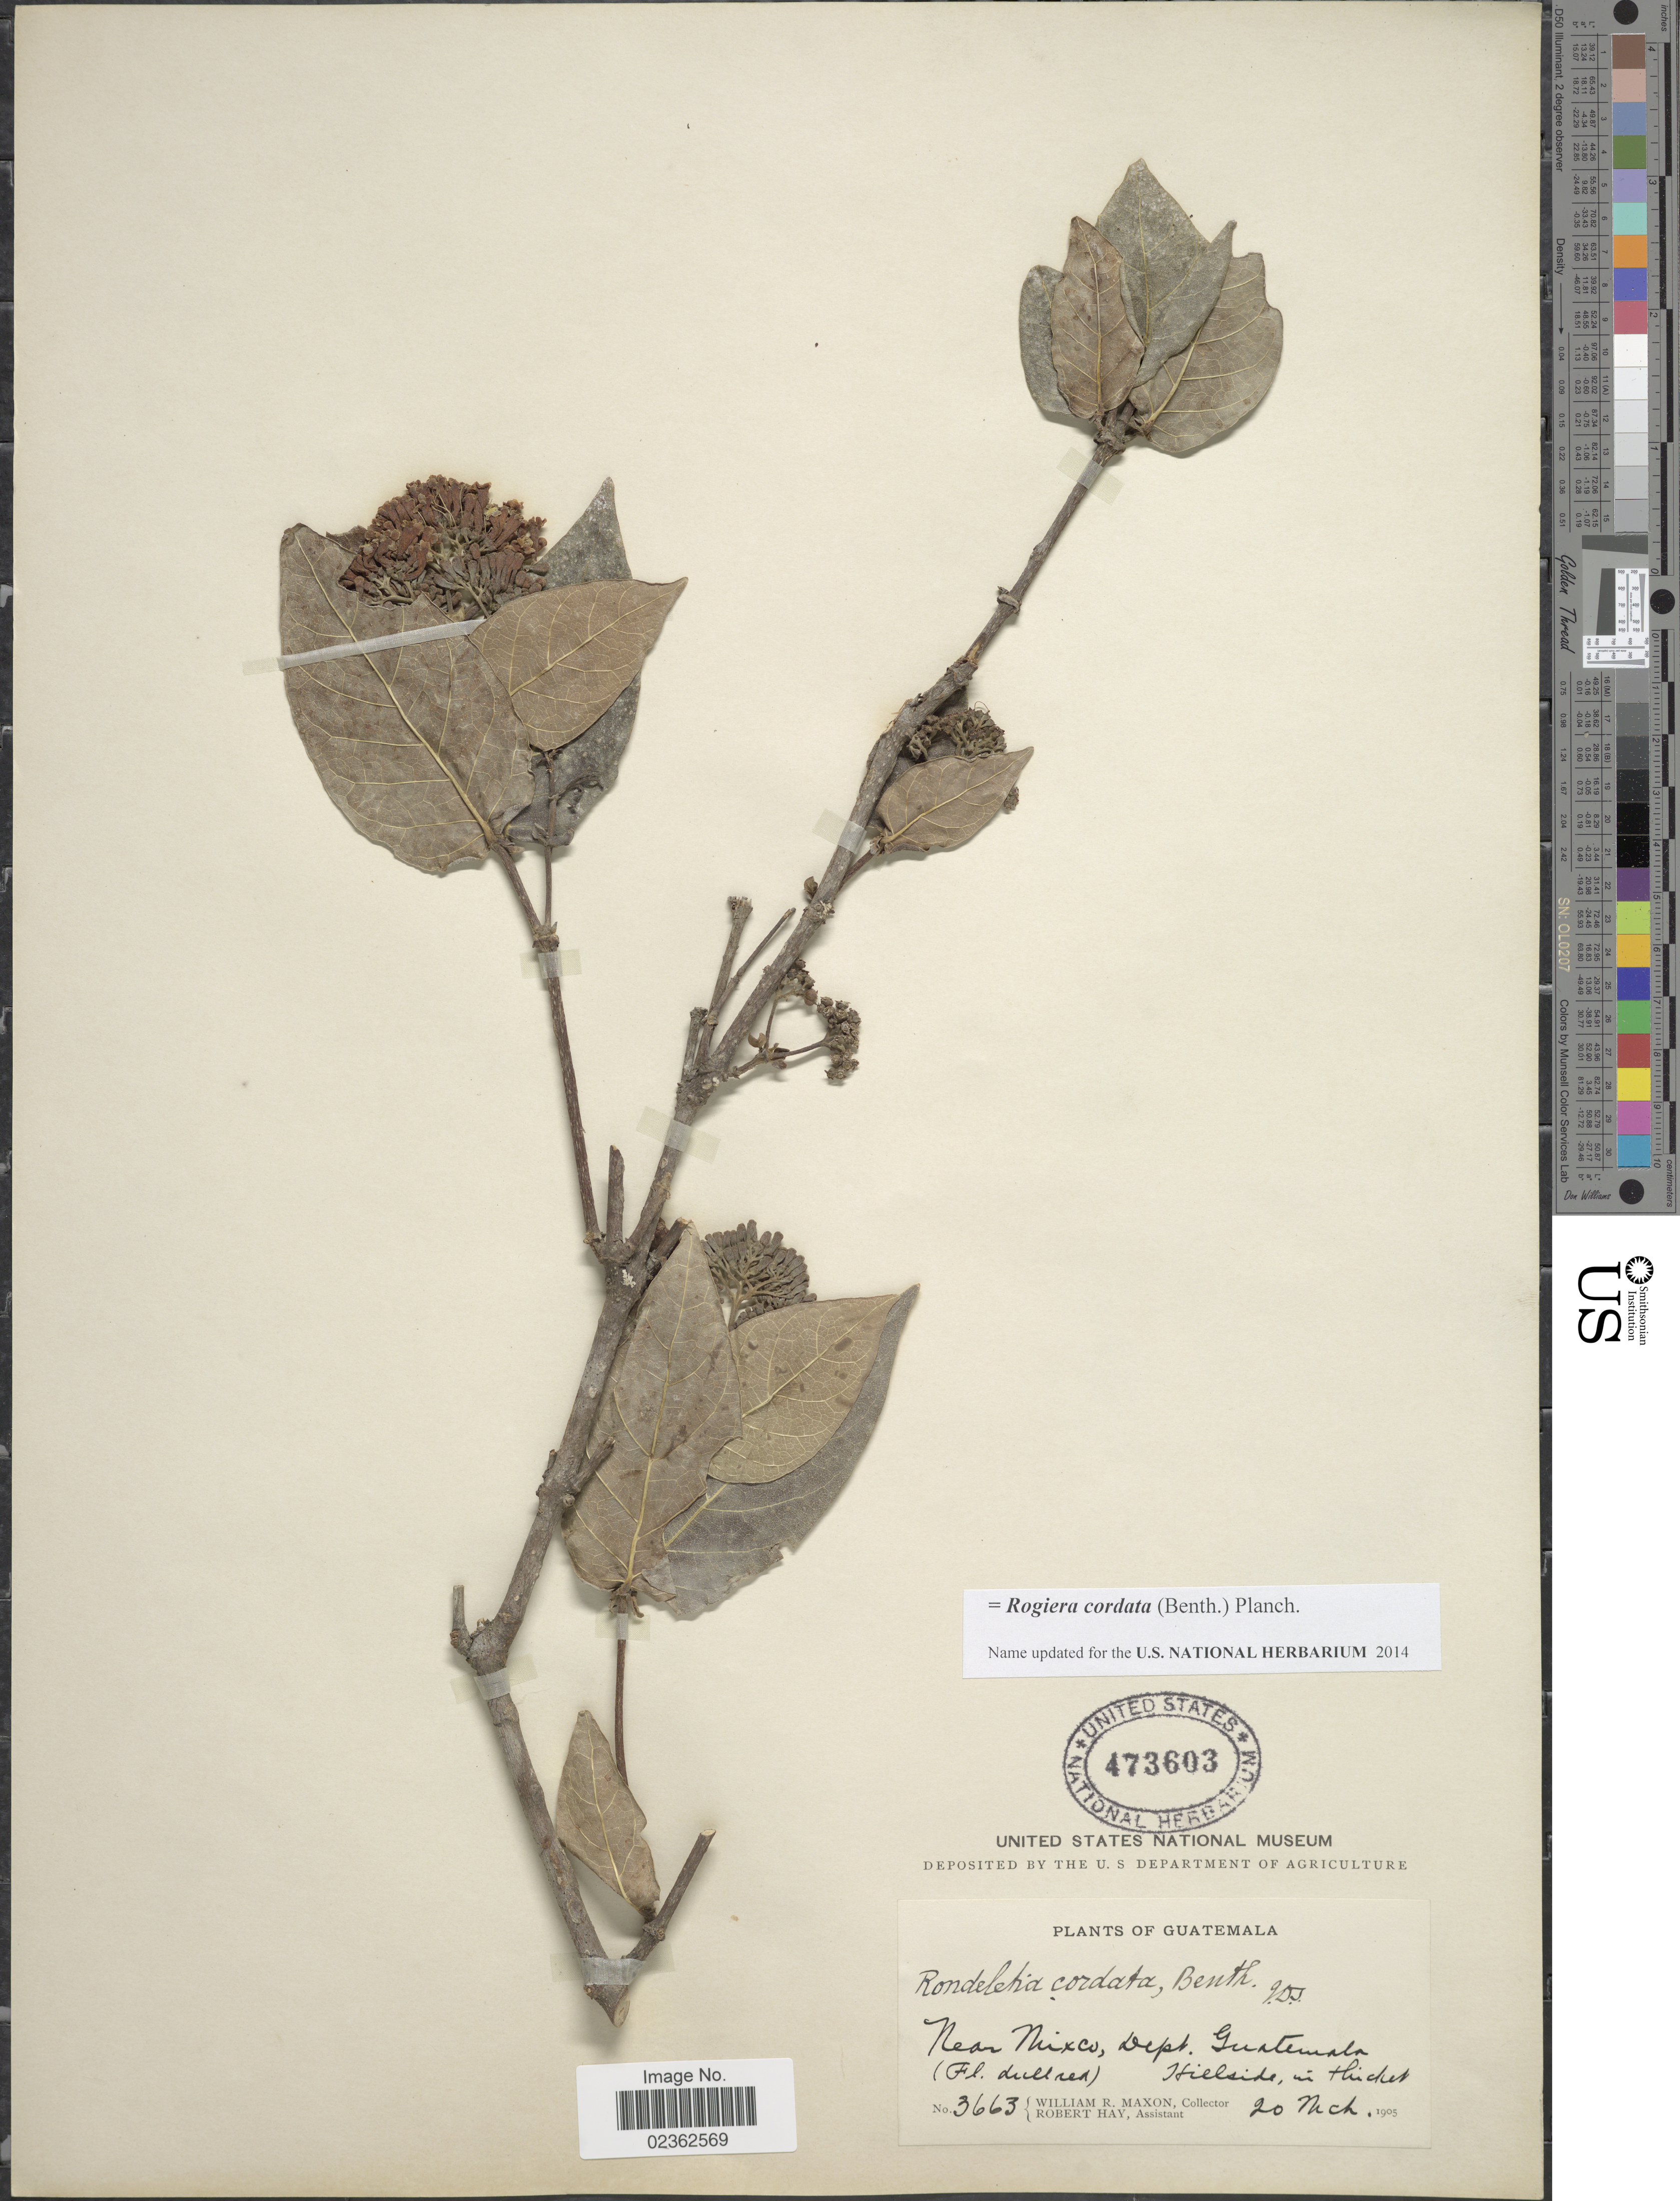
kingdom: Plantae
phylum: Tracheophyta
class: Magnoliopsida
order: Gentianales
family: Rubiaceae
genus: Rogiera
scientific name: Rogiera cordata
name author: (Benth.) Planch.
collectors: W. R. Maxon & R. Hay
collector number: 3663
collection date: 1905-03-20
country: Guatemala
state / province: Guatemala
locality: Near Mixco, hillside, in thicket.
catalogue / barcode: US 473603